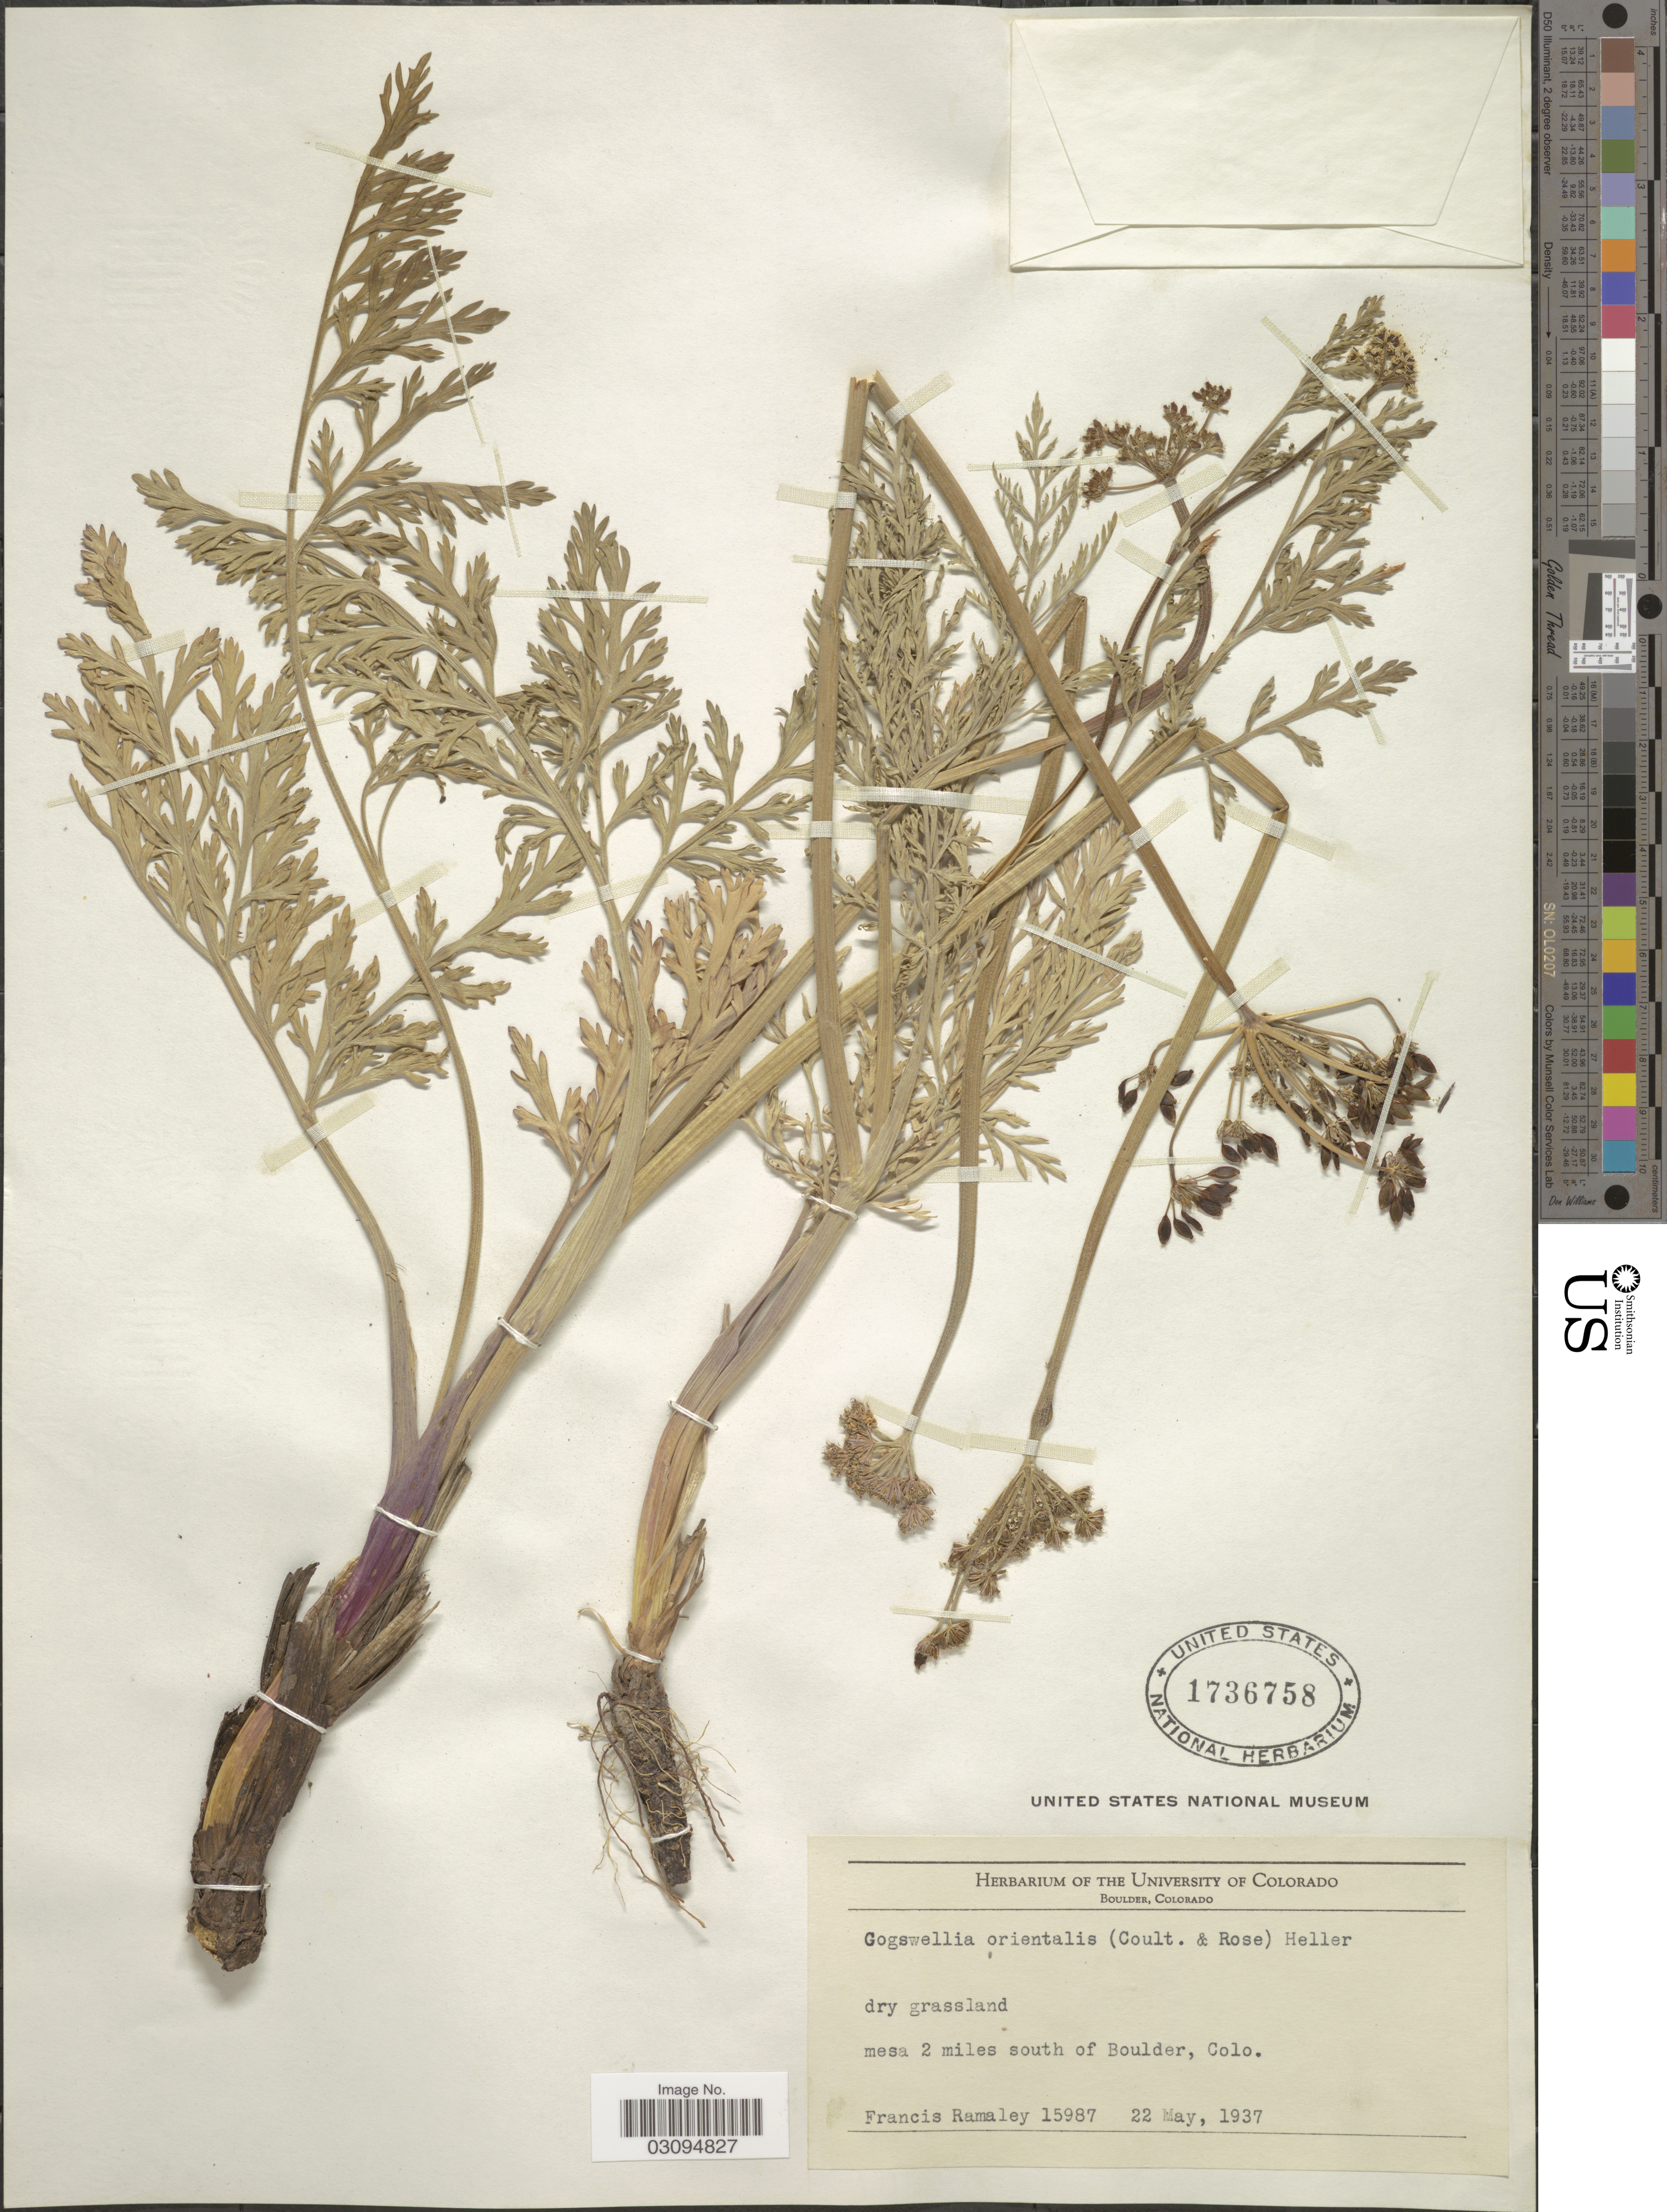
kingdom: Plantae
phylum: Tracheophyta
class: Magnoliopsida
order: Apiales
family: Apiaceae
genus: Lomatium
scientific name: Lomatium orientale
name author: J.M. Coult. & Rose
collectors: F. Ramaley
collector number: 15987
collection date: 1937-05-22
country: United States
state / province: Colorado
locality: Mesa 2 miles south of Boulder.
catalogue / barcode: US 1736758